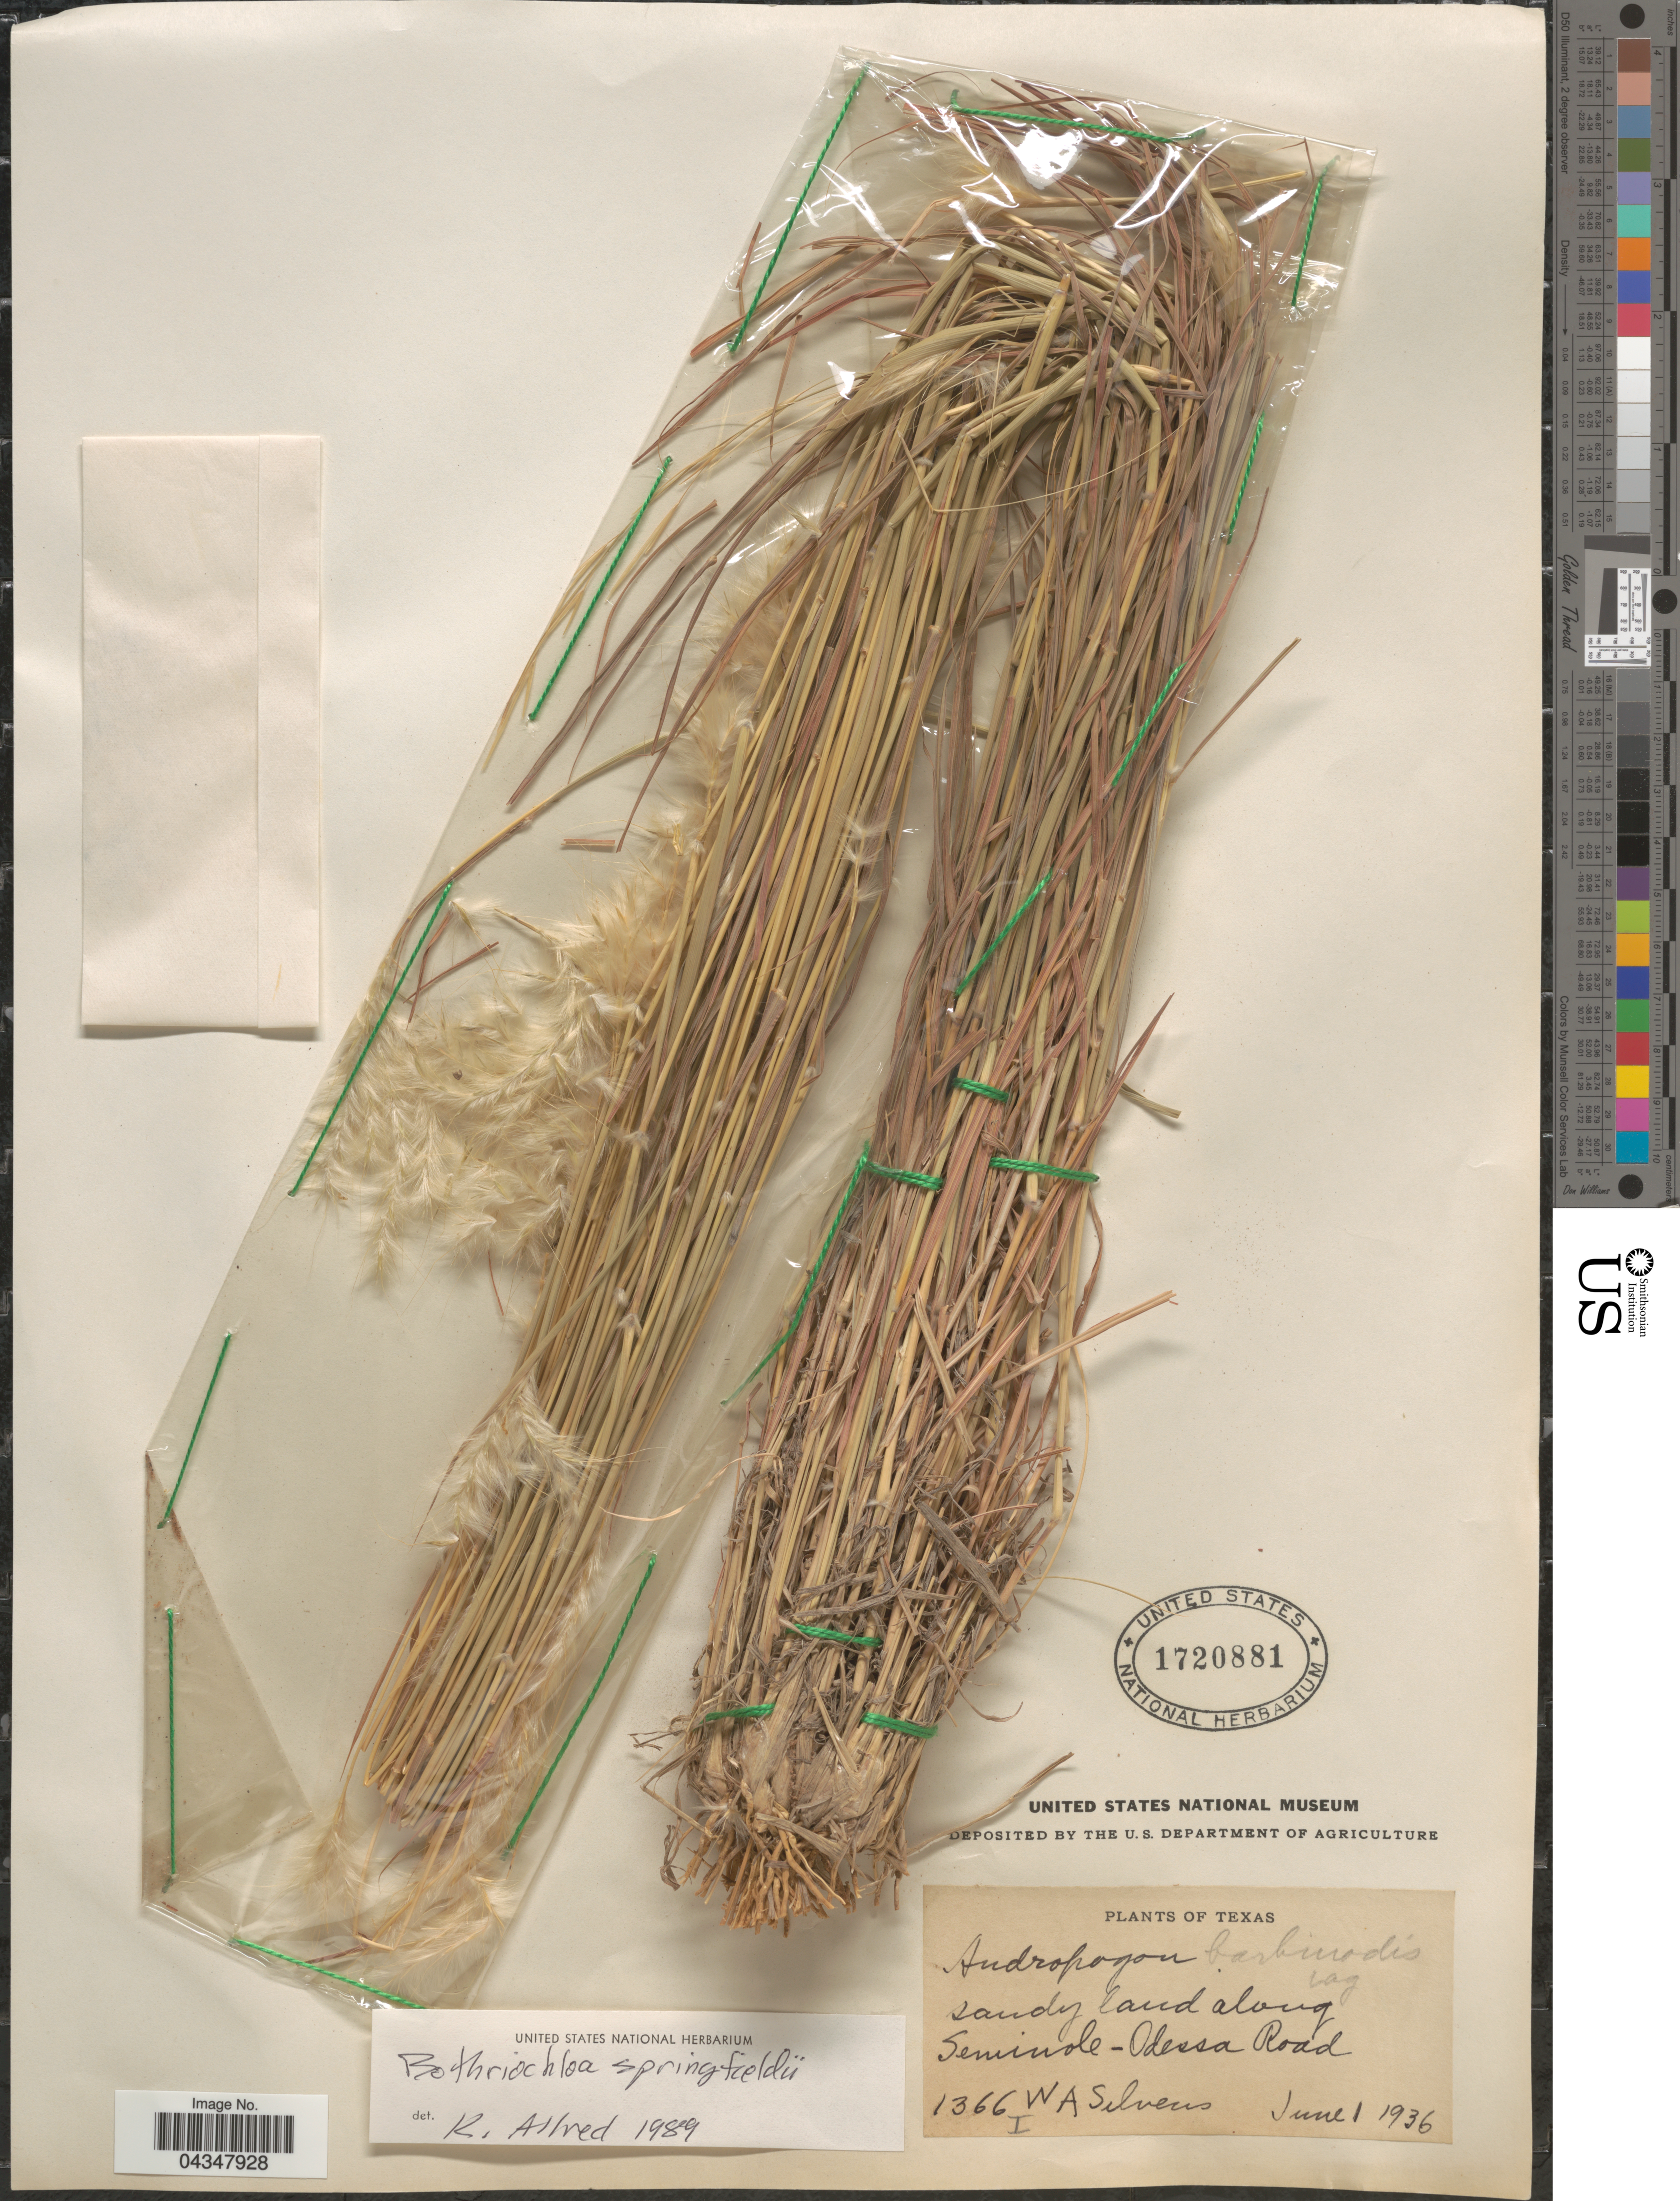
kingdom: Plantae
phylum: Tracheophyta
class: Liliopsida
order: Poales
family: Poaceae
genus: Bothriochloa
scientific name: Bothriochloa springfieldii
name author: (Gould) Parodi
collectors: W. Silveus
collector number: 1366I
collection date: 1936-06-01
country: United States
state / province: Texas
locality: Seminole-Odessa Road.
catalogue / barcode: US 1720881